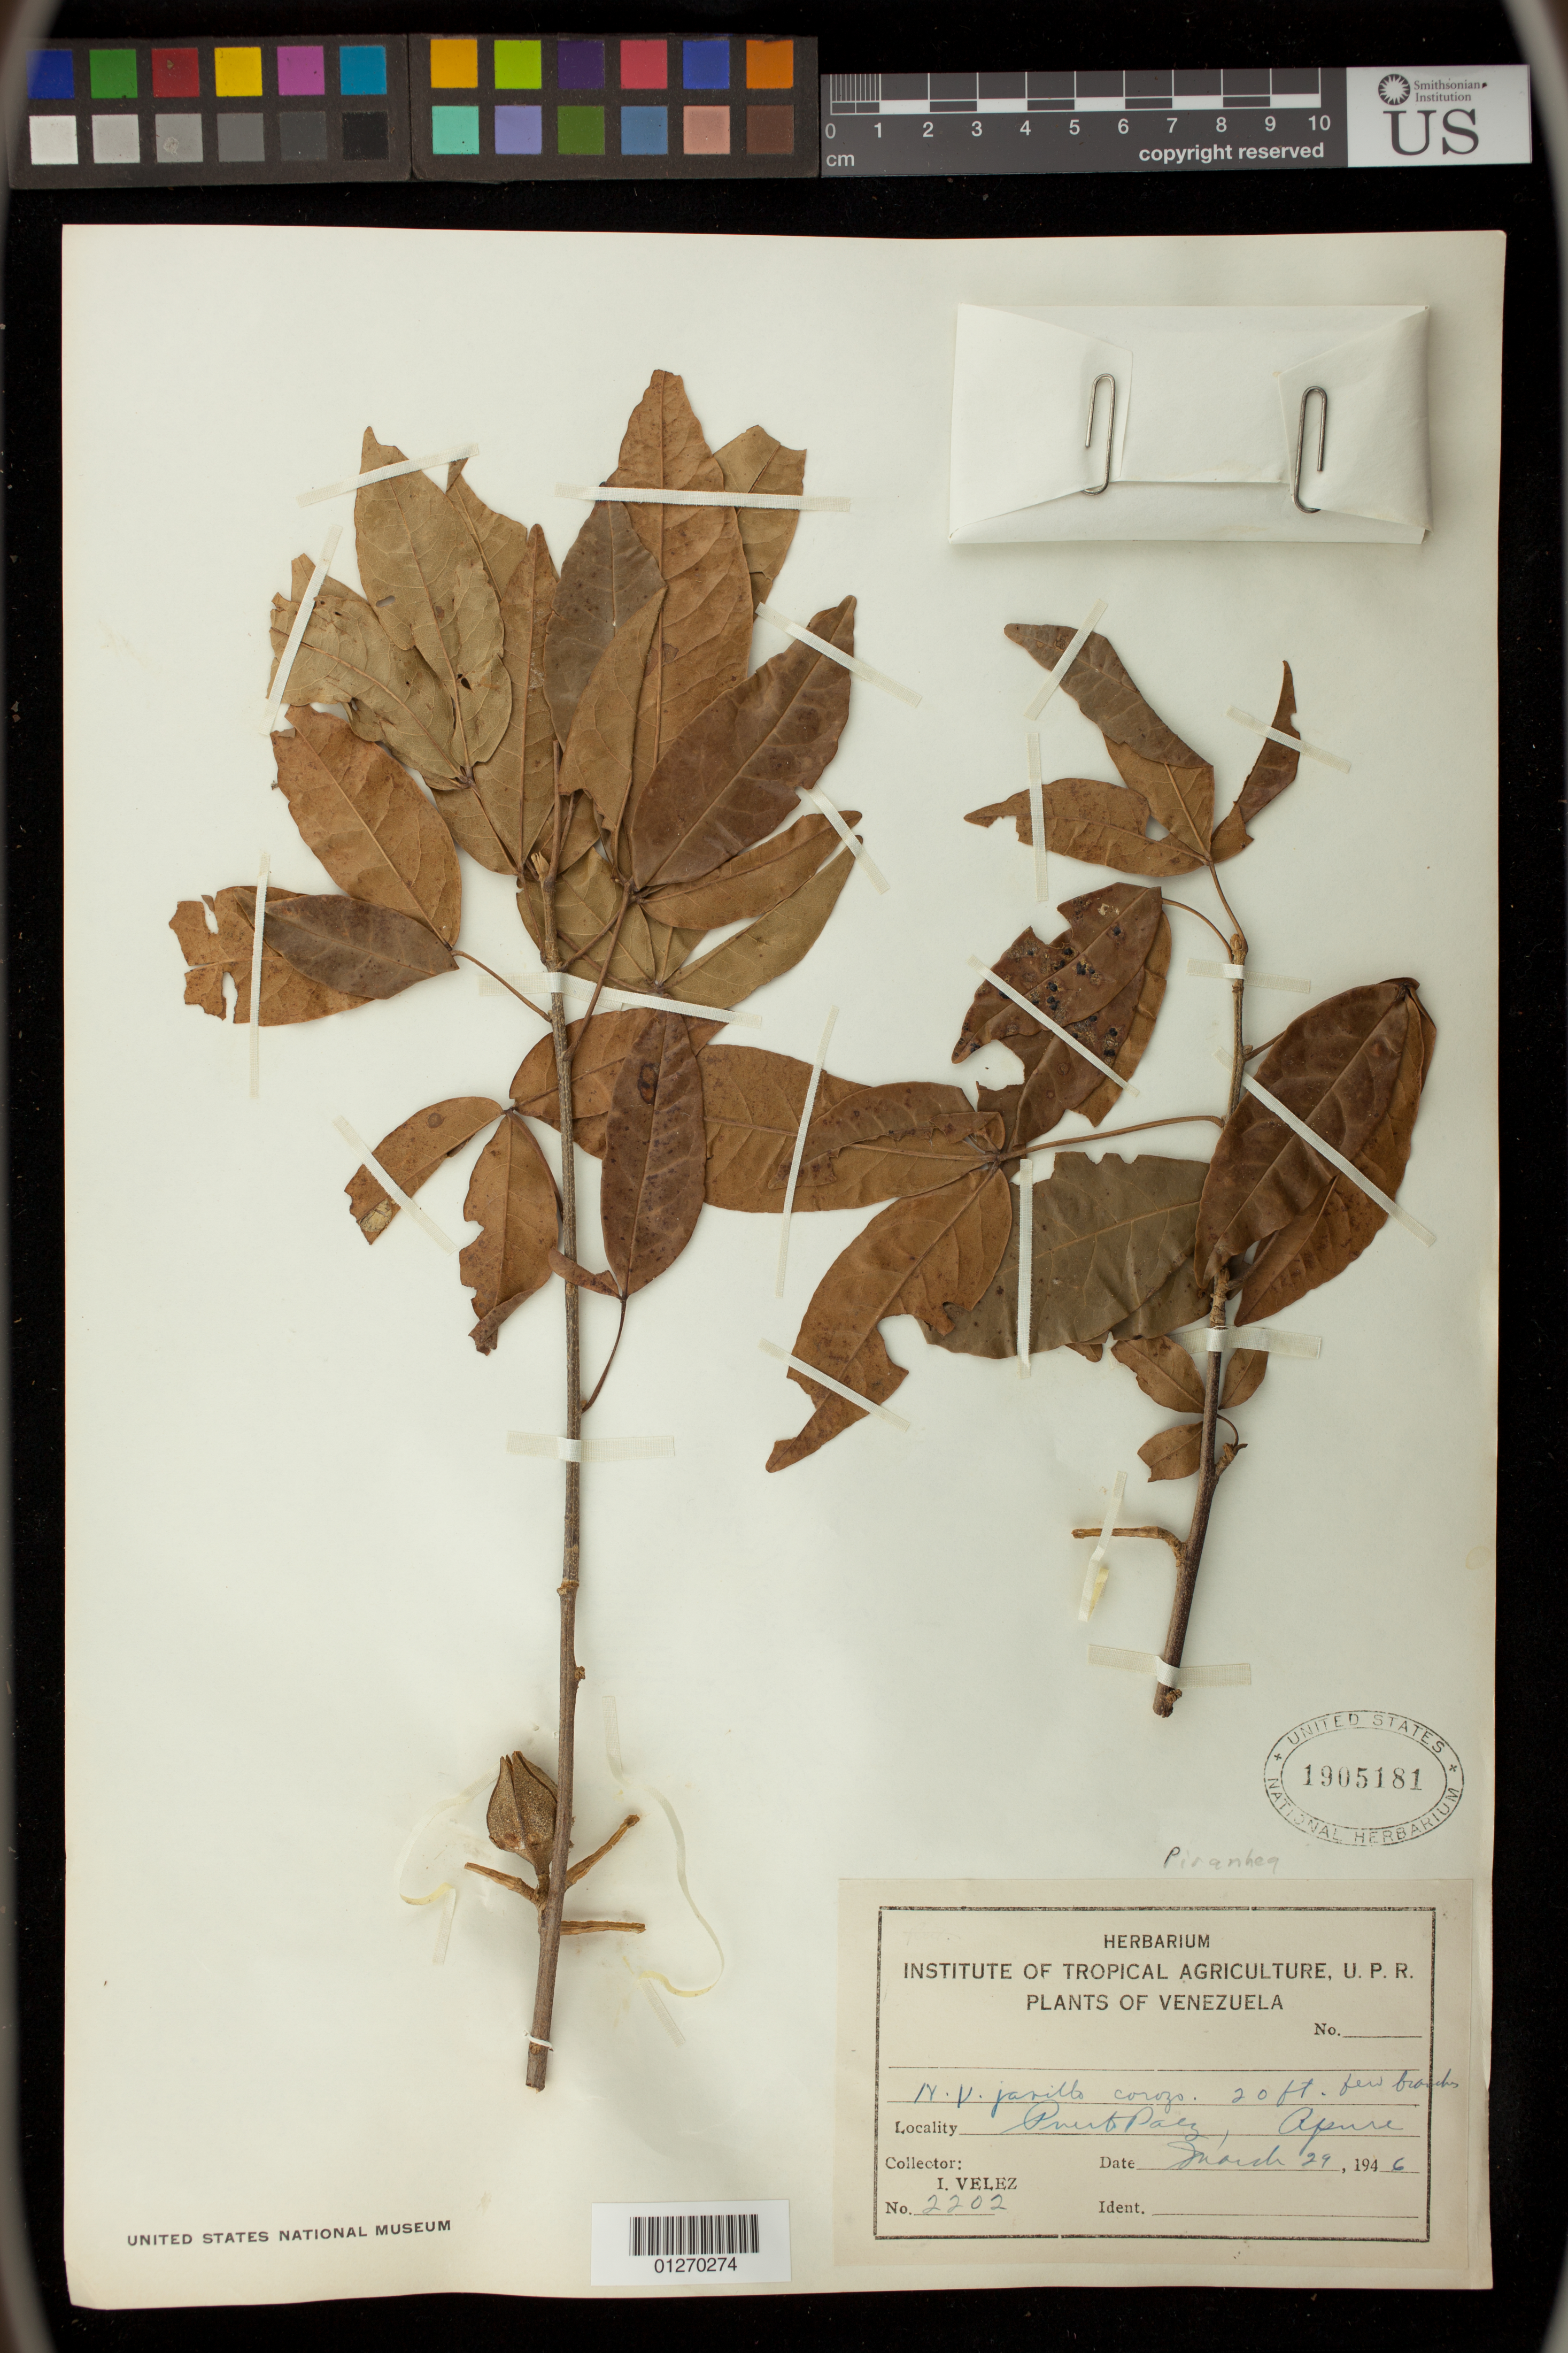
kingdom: Plantae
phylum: Tracheophyta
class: Magnoliopsida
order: Malpighiales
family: Picrodendraceae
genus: Piranhea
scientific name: Piranhea trifoliolata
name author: Baill.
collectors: I. Velez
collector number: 2202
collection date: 1946-03-29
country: Venezuela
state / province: Apure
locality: Puerto Paez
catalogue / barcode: US 1905181